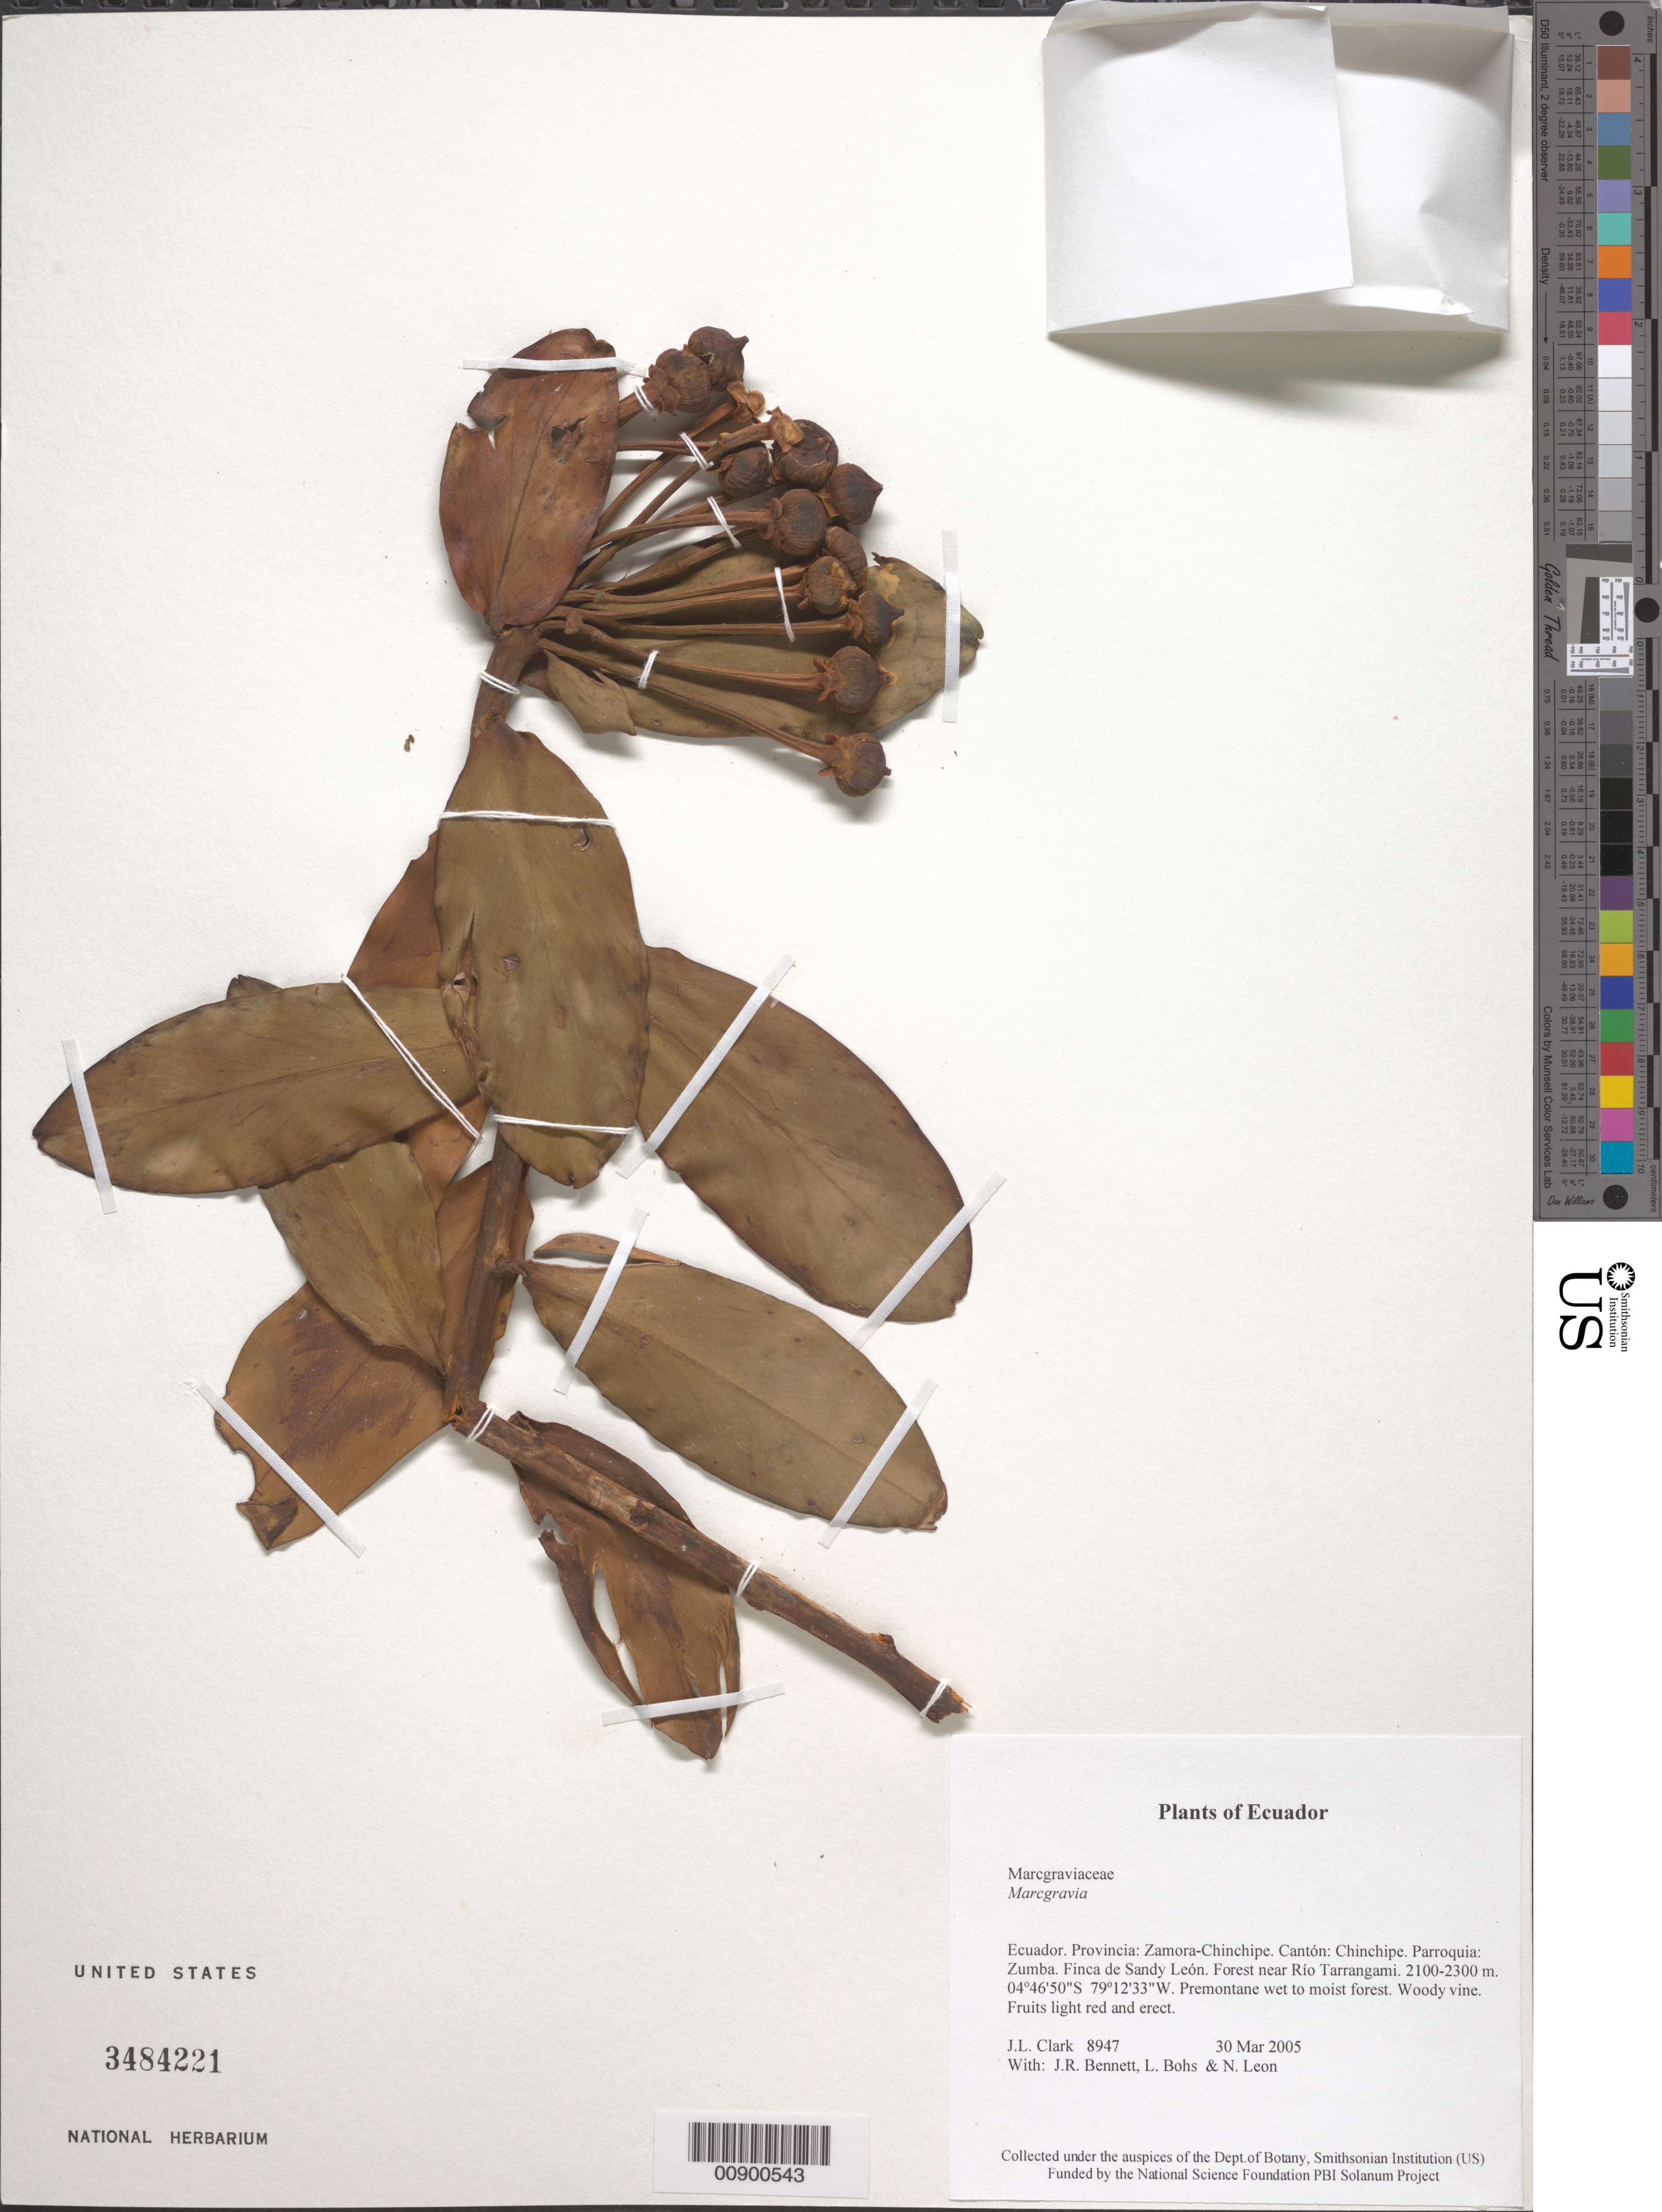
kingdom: Plantae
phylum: Tracheophyta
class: Magnoliopsida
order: Ericales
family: Marcgraviaceae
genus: Marcgravia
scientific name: Marcgravia sp.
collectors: J. L. Clark, J. R. Bennett, L. A. Bohs & N. Leon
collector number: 08947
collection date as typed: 30 Mar 2005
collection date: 2005-03-30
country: Ecuador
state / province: Zamora-Chinchipe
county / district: Chinchipe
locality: Parroquia: Zumba. Finca de Sandy León. Forest near Río Tarrangami.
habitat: Premontane wet to moist forest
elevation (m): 2100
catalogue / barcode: US 3484221